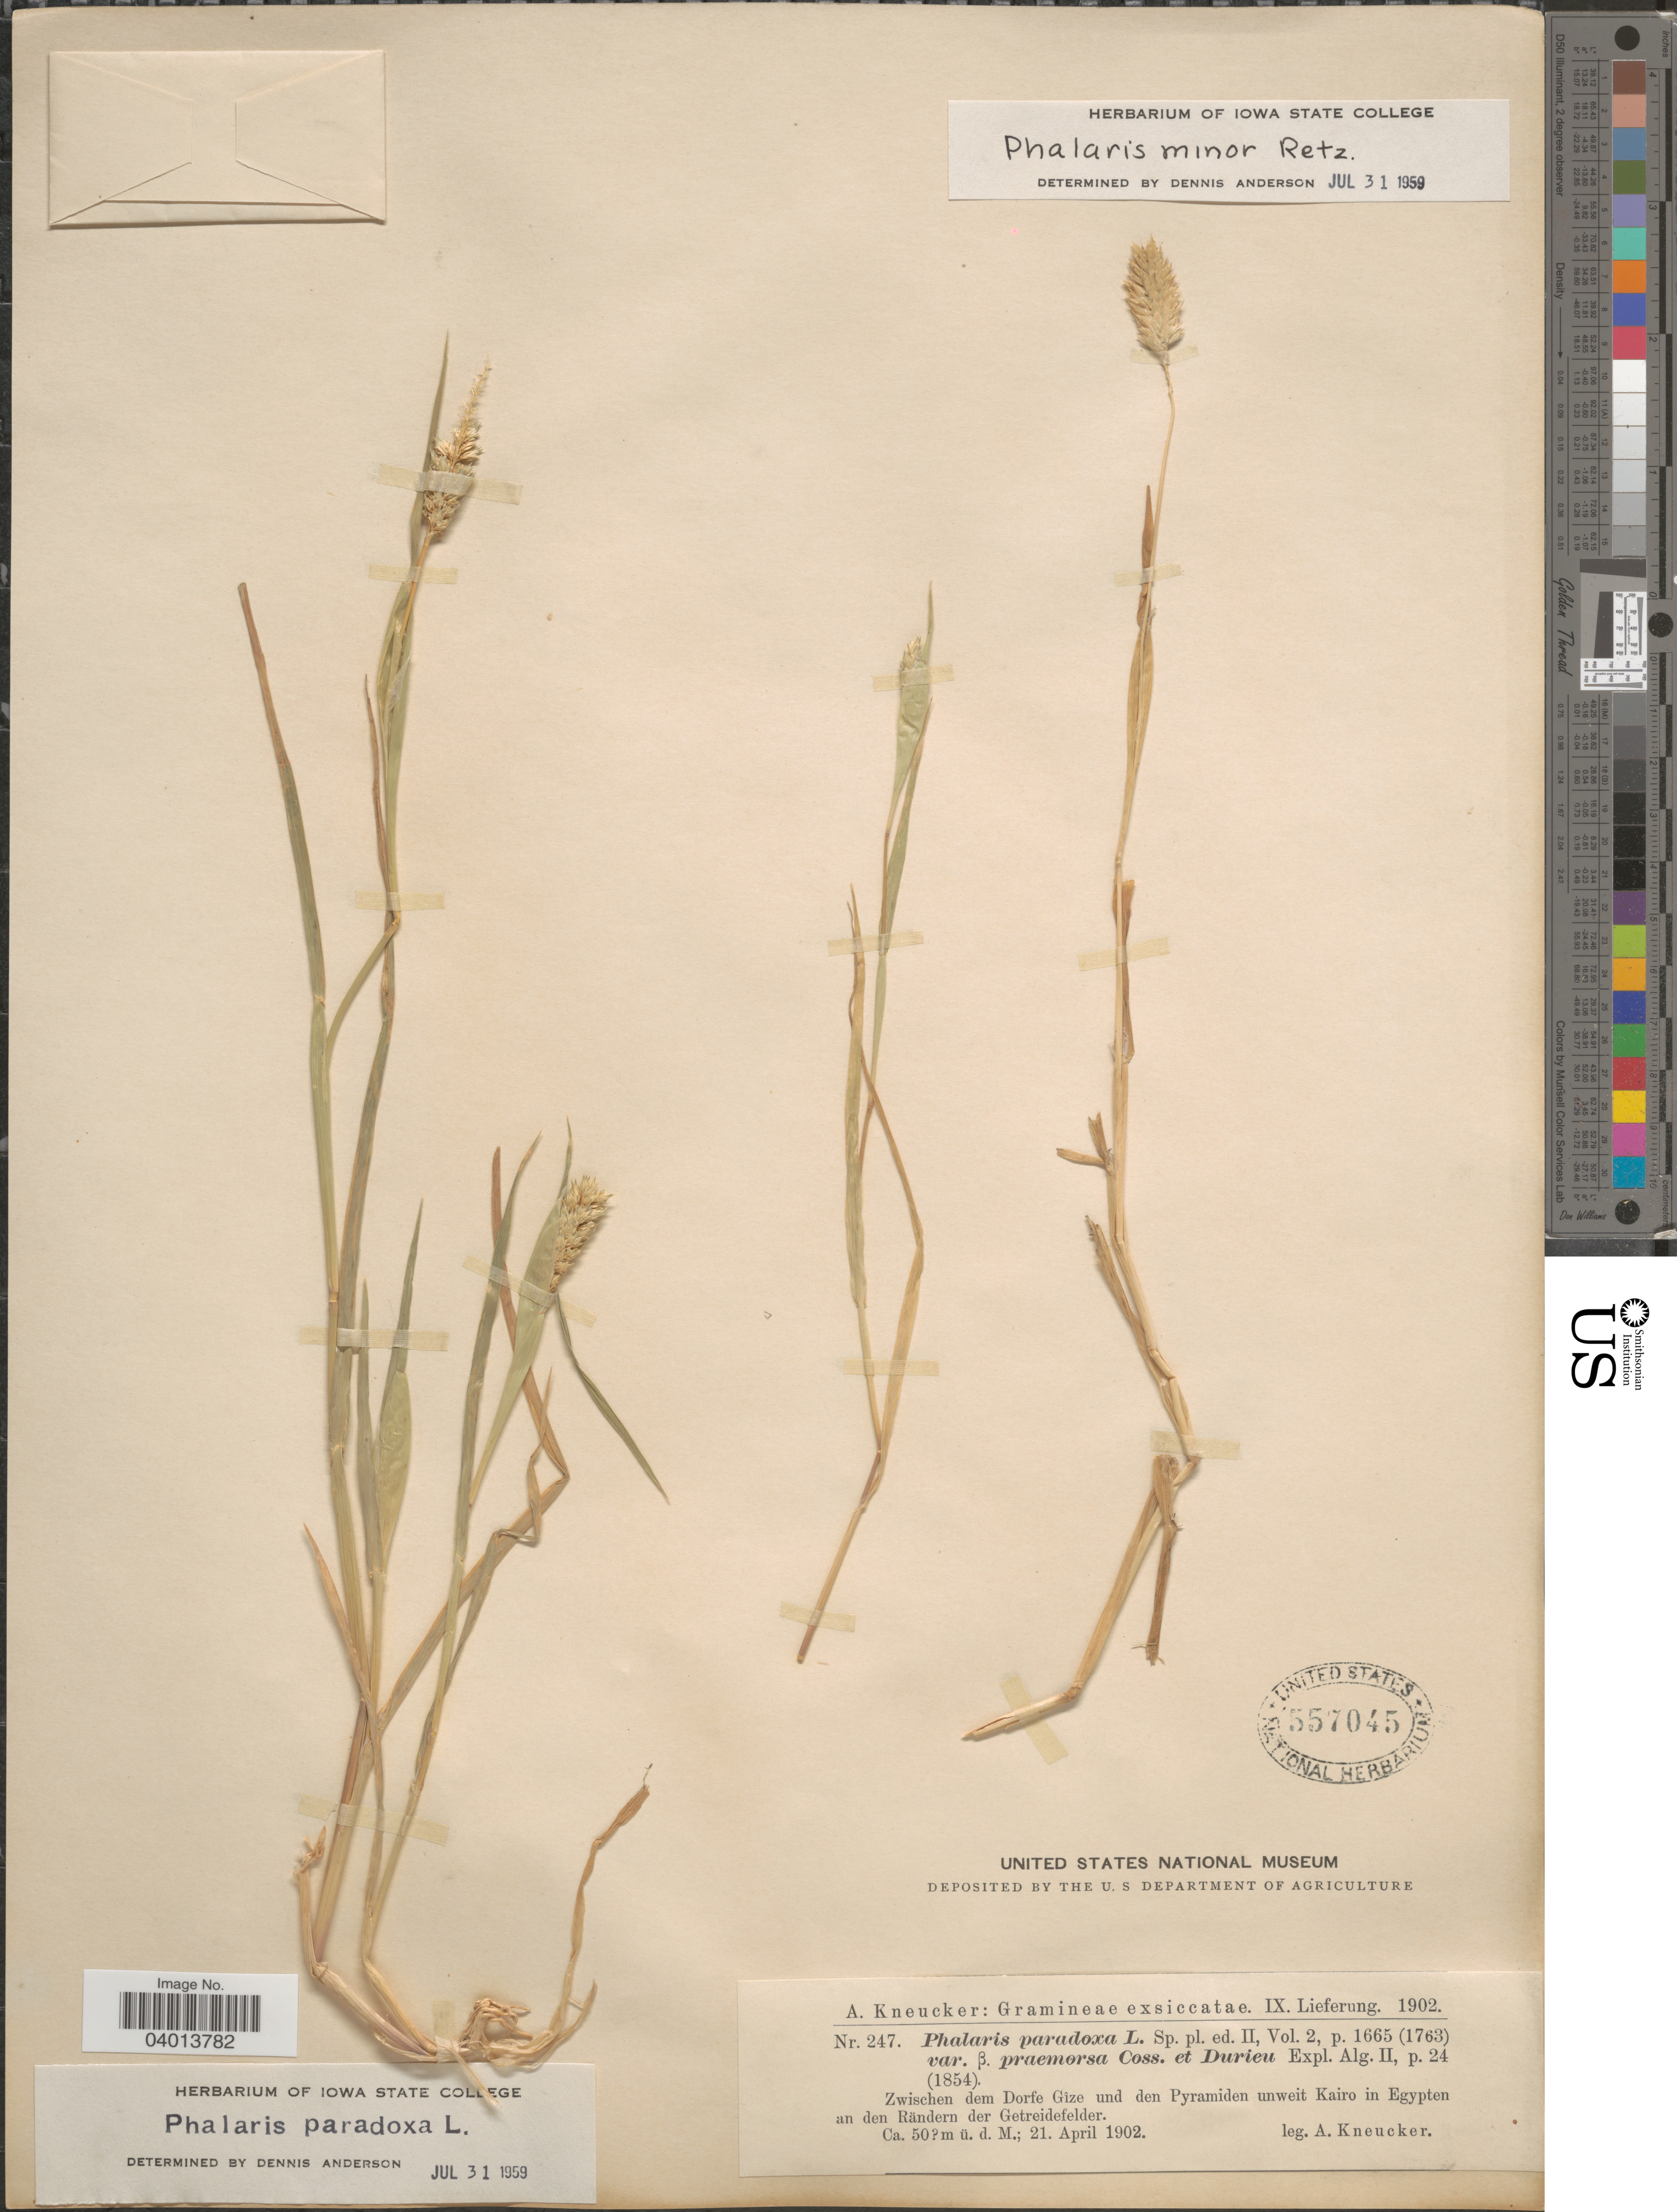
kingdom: Plantae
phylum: Tracheophyta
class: Liliopsida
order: Poales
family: Poaceae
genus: Phalaris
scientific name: Phalaris paradoxa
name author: L.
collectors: A. Kneucker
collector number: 247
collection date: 1902-04-21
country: Egypt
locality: Zwischen dem Dorfe Gîze und den Pyramiden unweit Kairo in Egypten an den Rändern der Getreidefelder.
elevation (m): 50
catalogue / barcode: US 557045